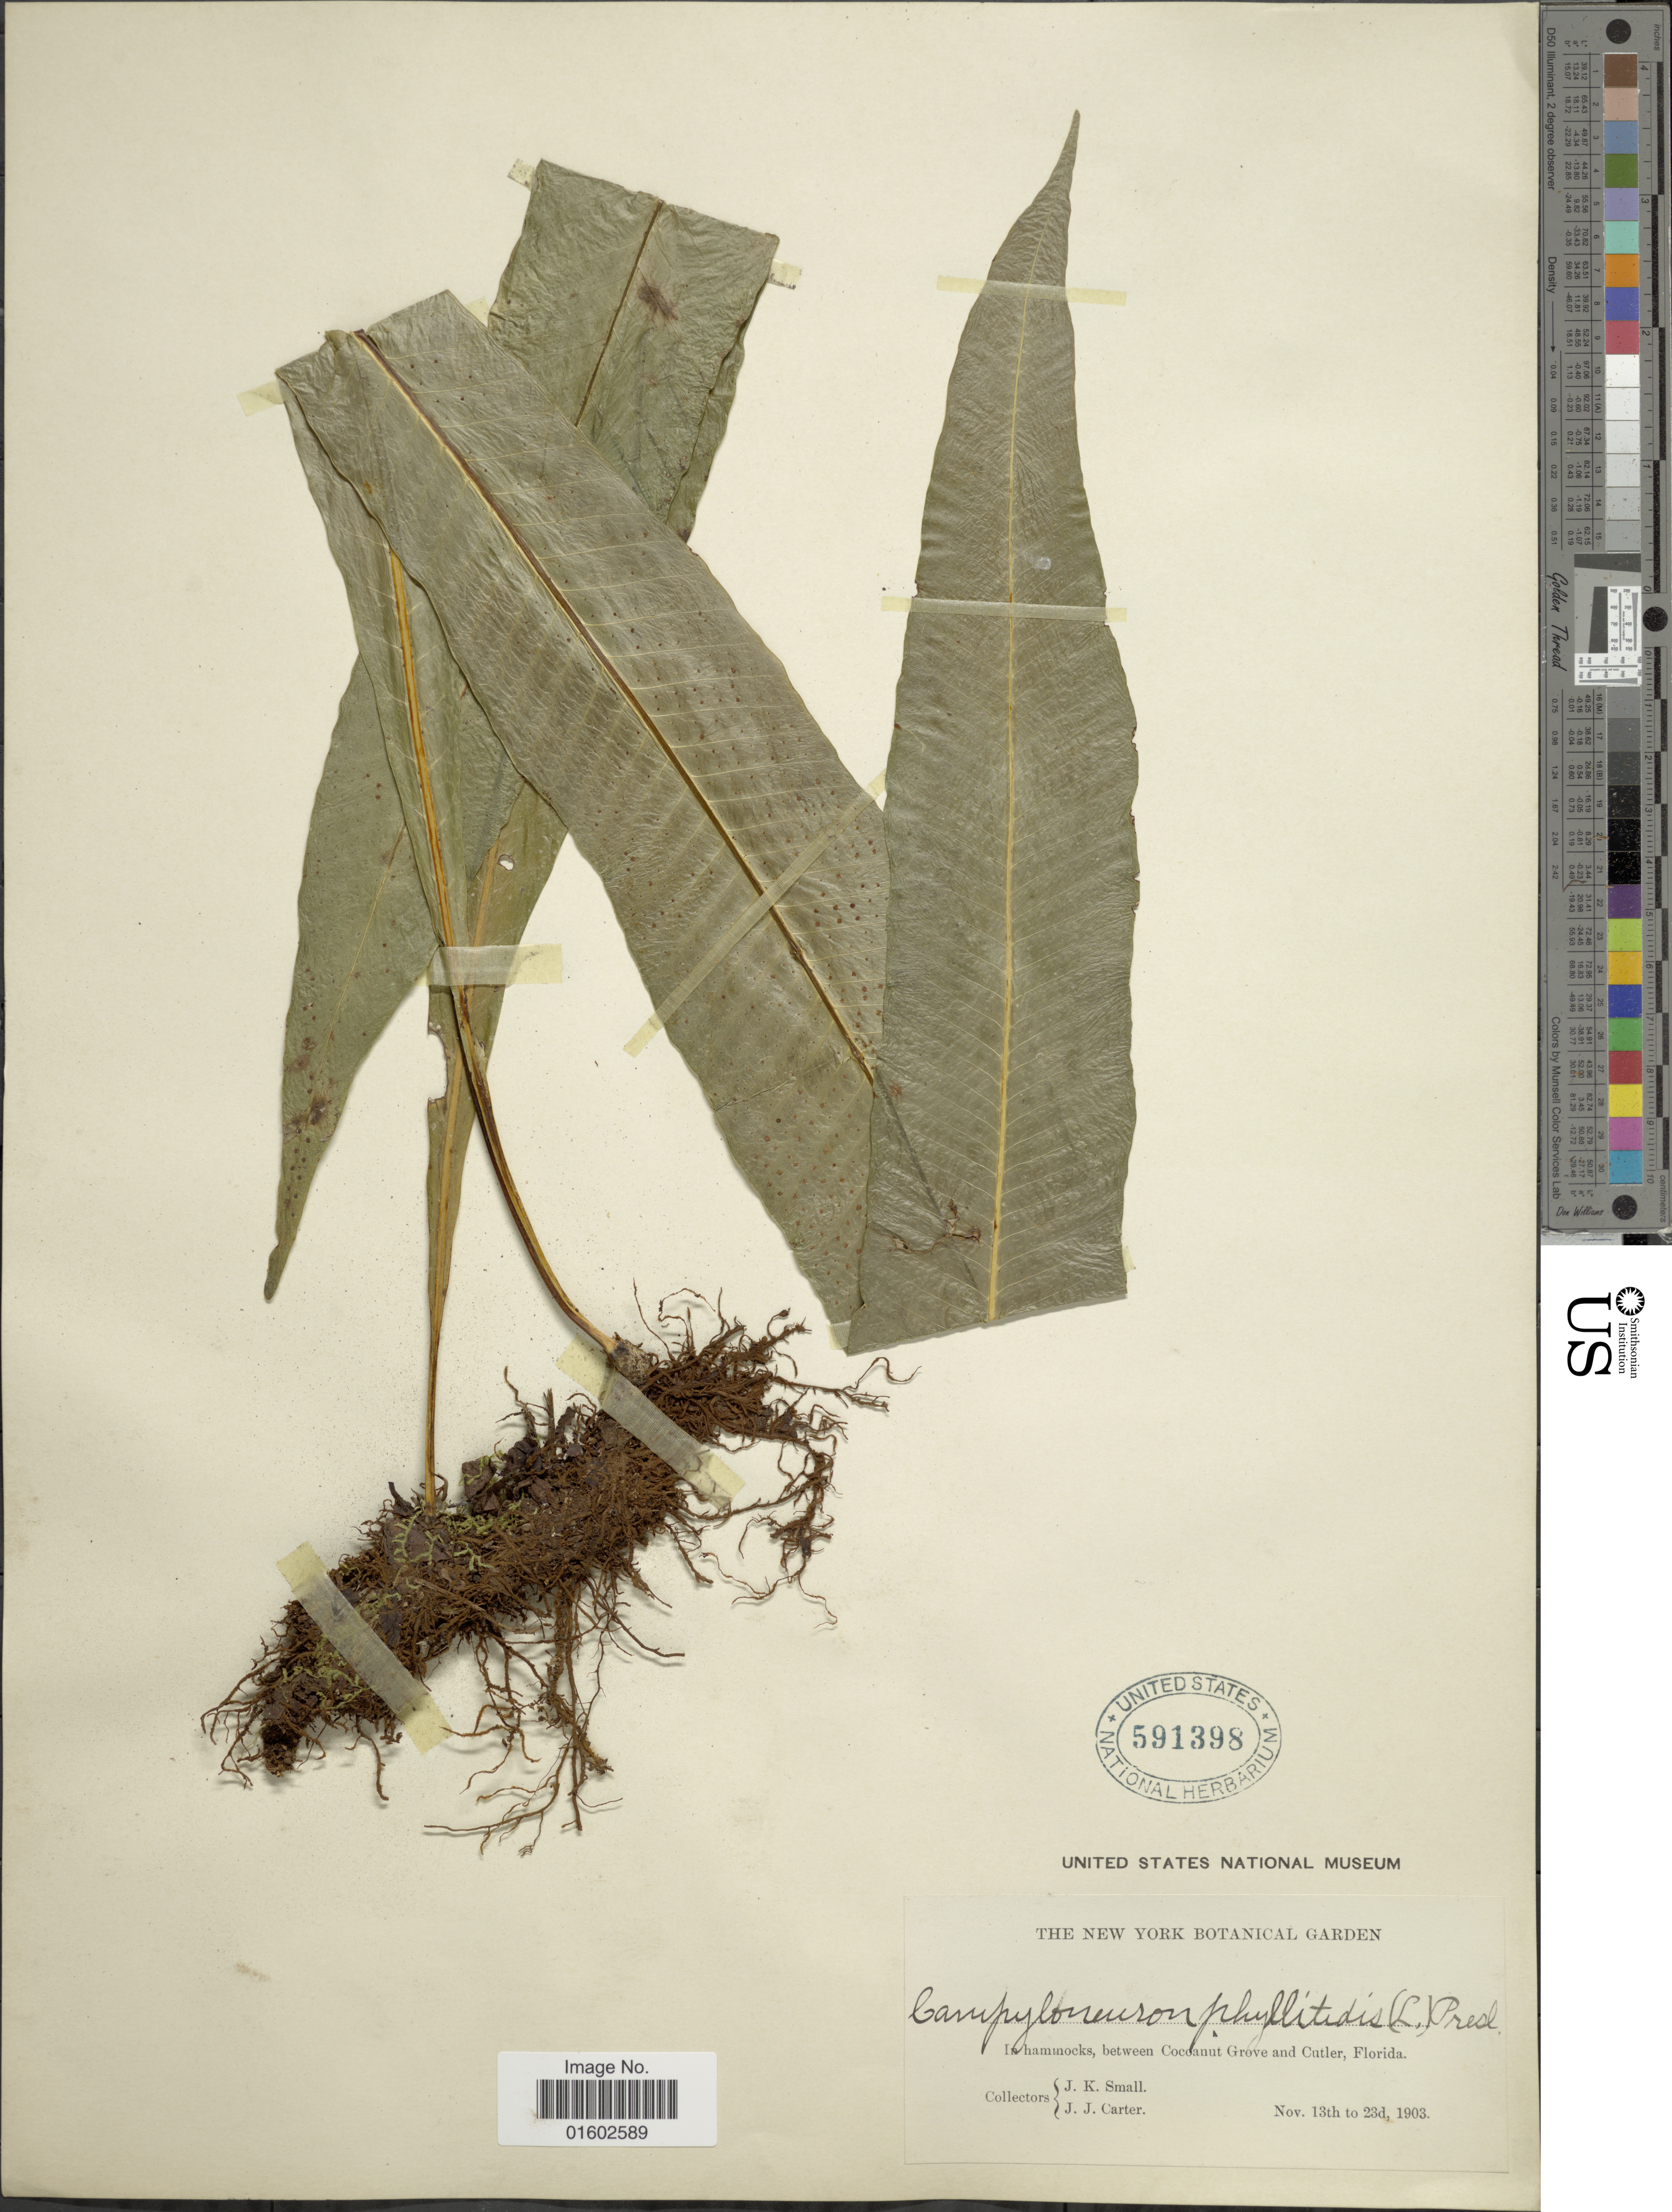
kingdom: Plantae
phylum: Tracheophyta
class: Polypodiopsida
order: Polypodiales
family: Polypodiaceae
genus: Campyloneurum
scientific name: Campyloneurum phyllitidis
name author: (L.) C. Presl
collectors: J. K. Small & J. Carter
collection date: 1903-11-13/1903-11-23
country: United States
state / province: Florida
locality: In hammocks, between Cocoanut Grove and Cutler, Florida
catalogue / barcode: US 591398